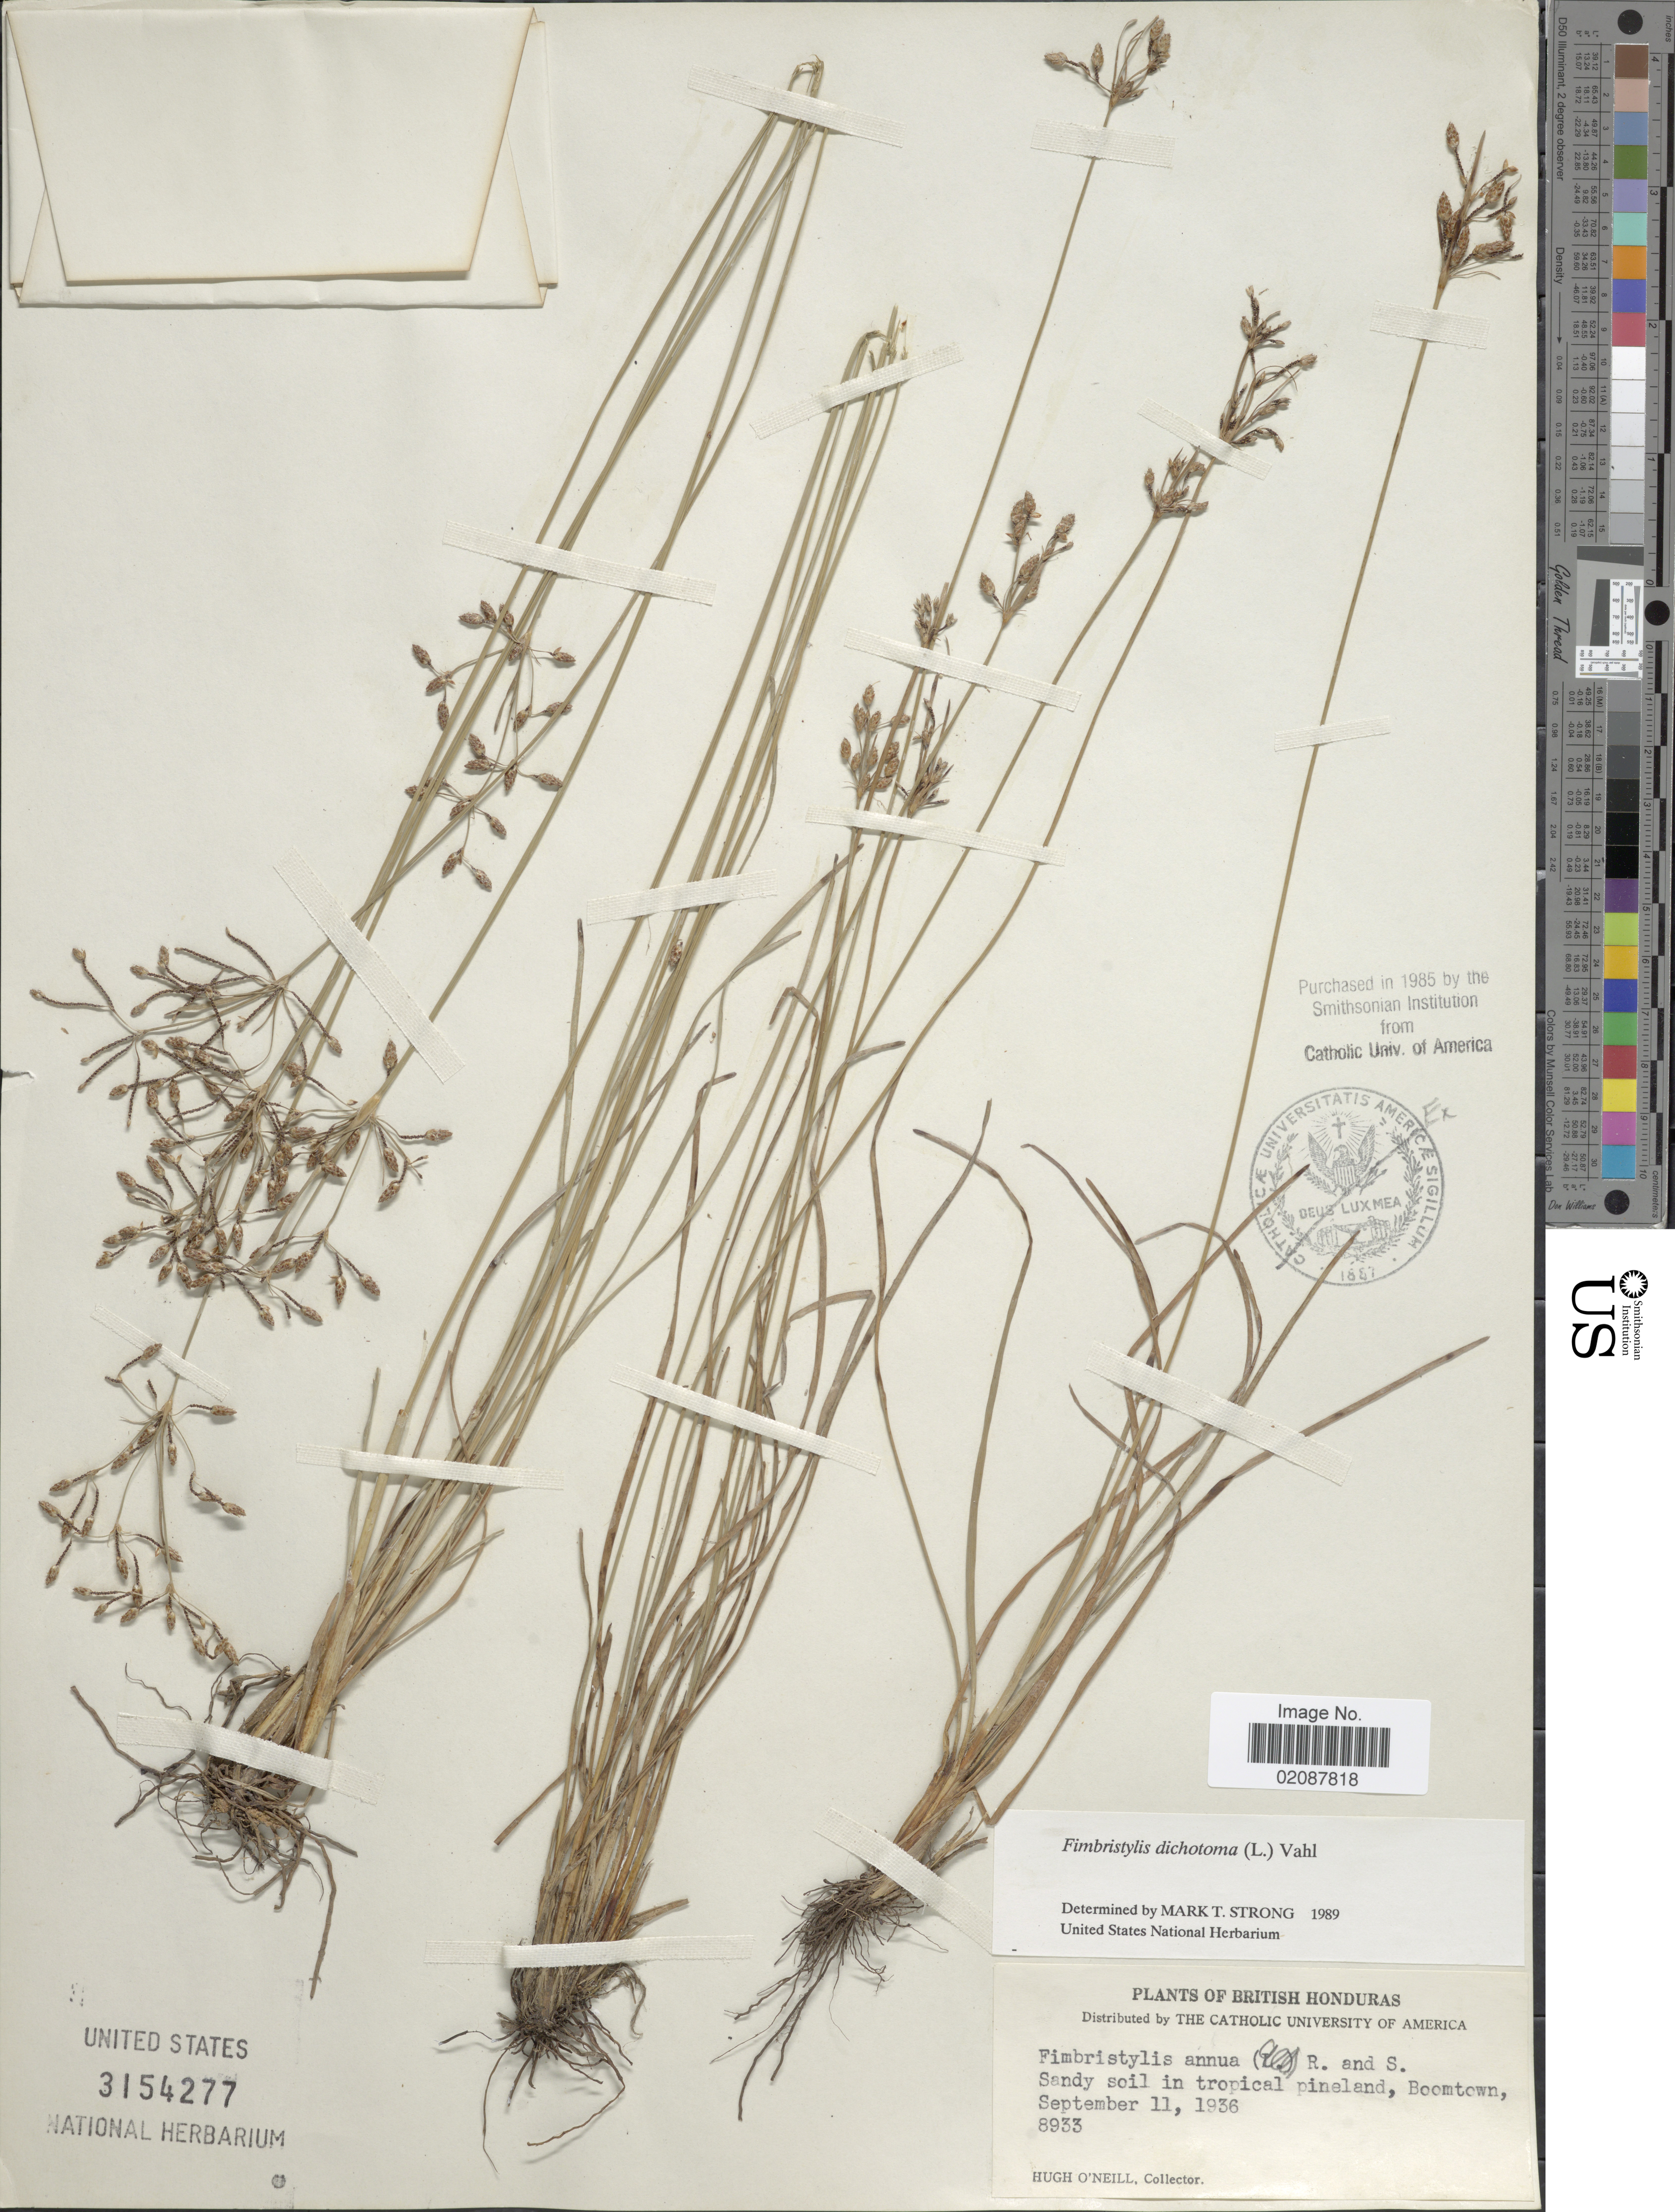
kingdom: Plantae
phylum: Tracheophyta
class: Liliopsida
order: Poales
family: Cyperaceae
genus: Fimbristylis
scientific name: Fimbristylis dichotoma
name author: (L.) Vahl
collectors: H. O'Neill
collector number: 8933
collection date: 1936-09-11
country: Belize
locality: British Honduras. Sandy soil in tropical pineland, Boomtown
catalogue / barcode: US 3154277